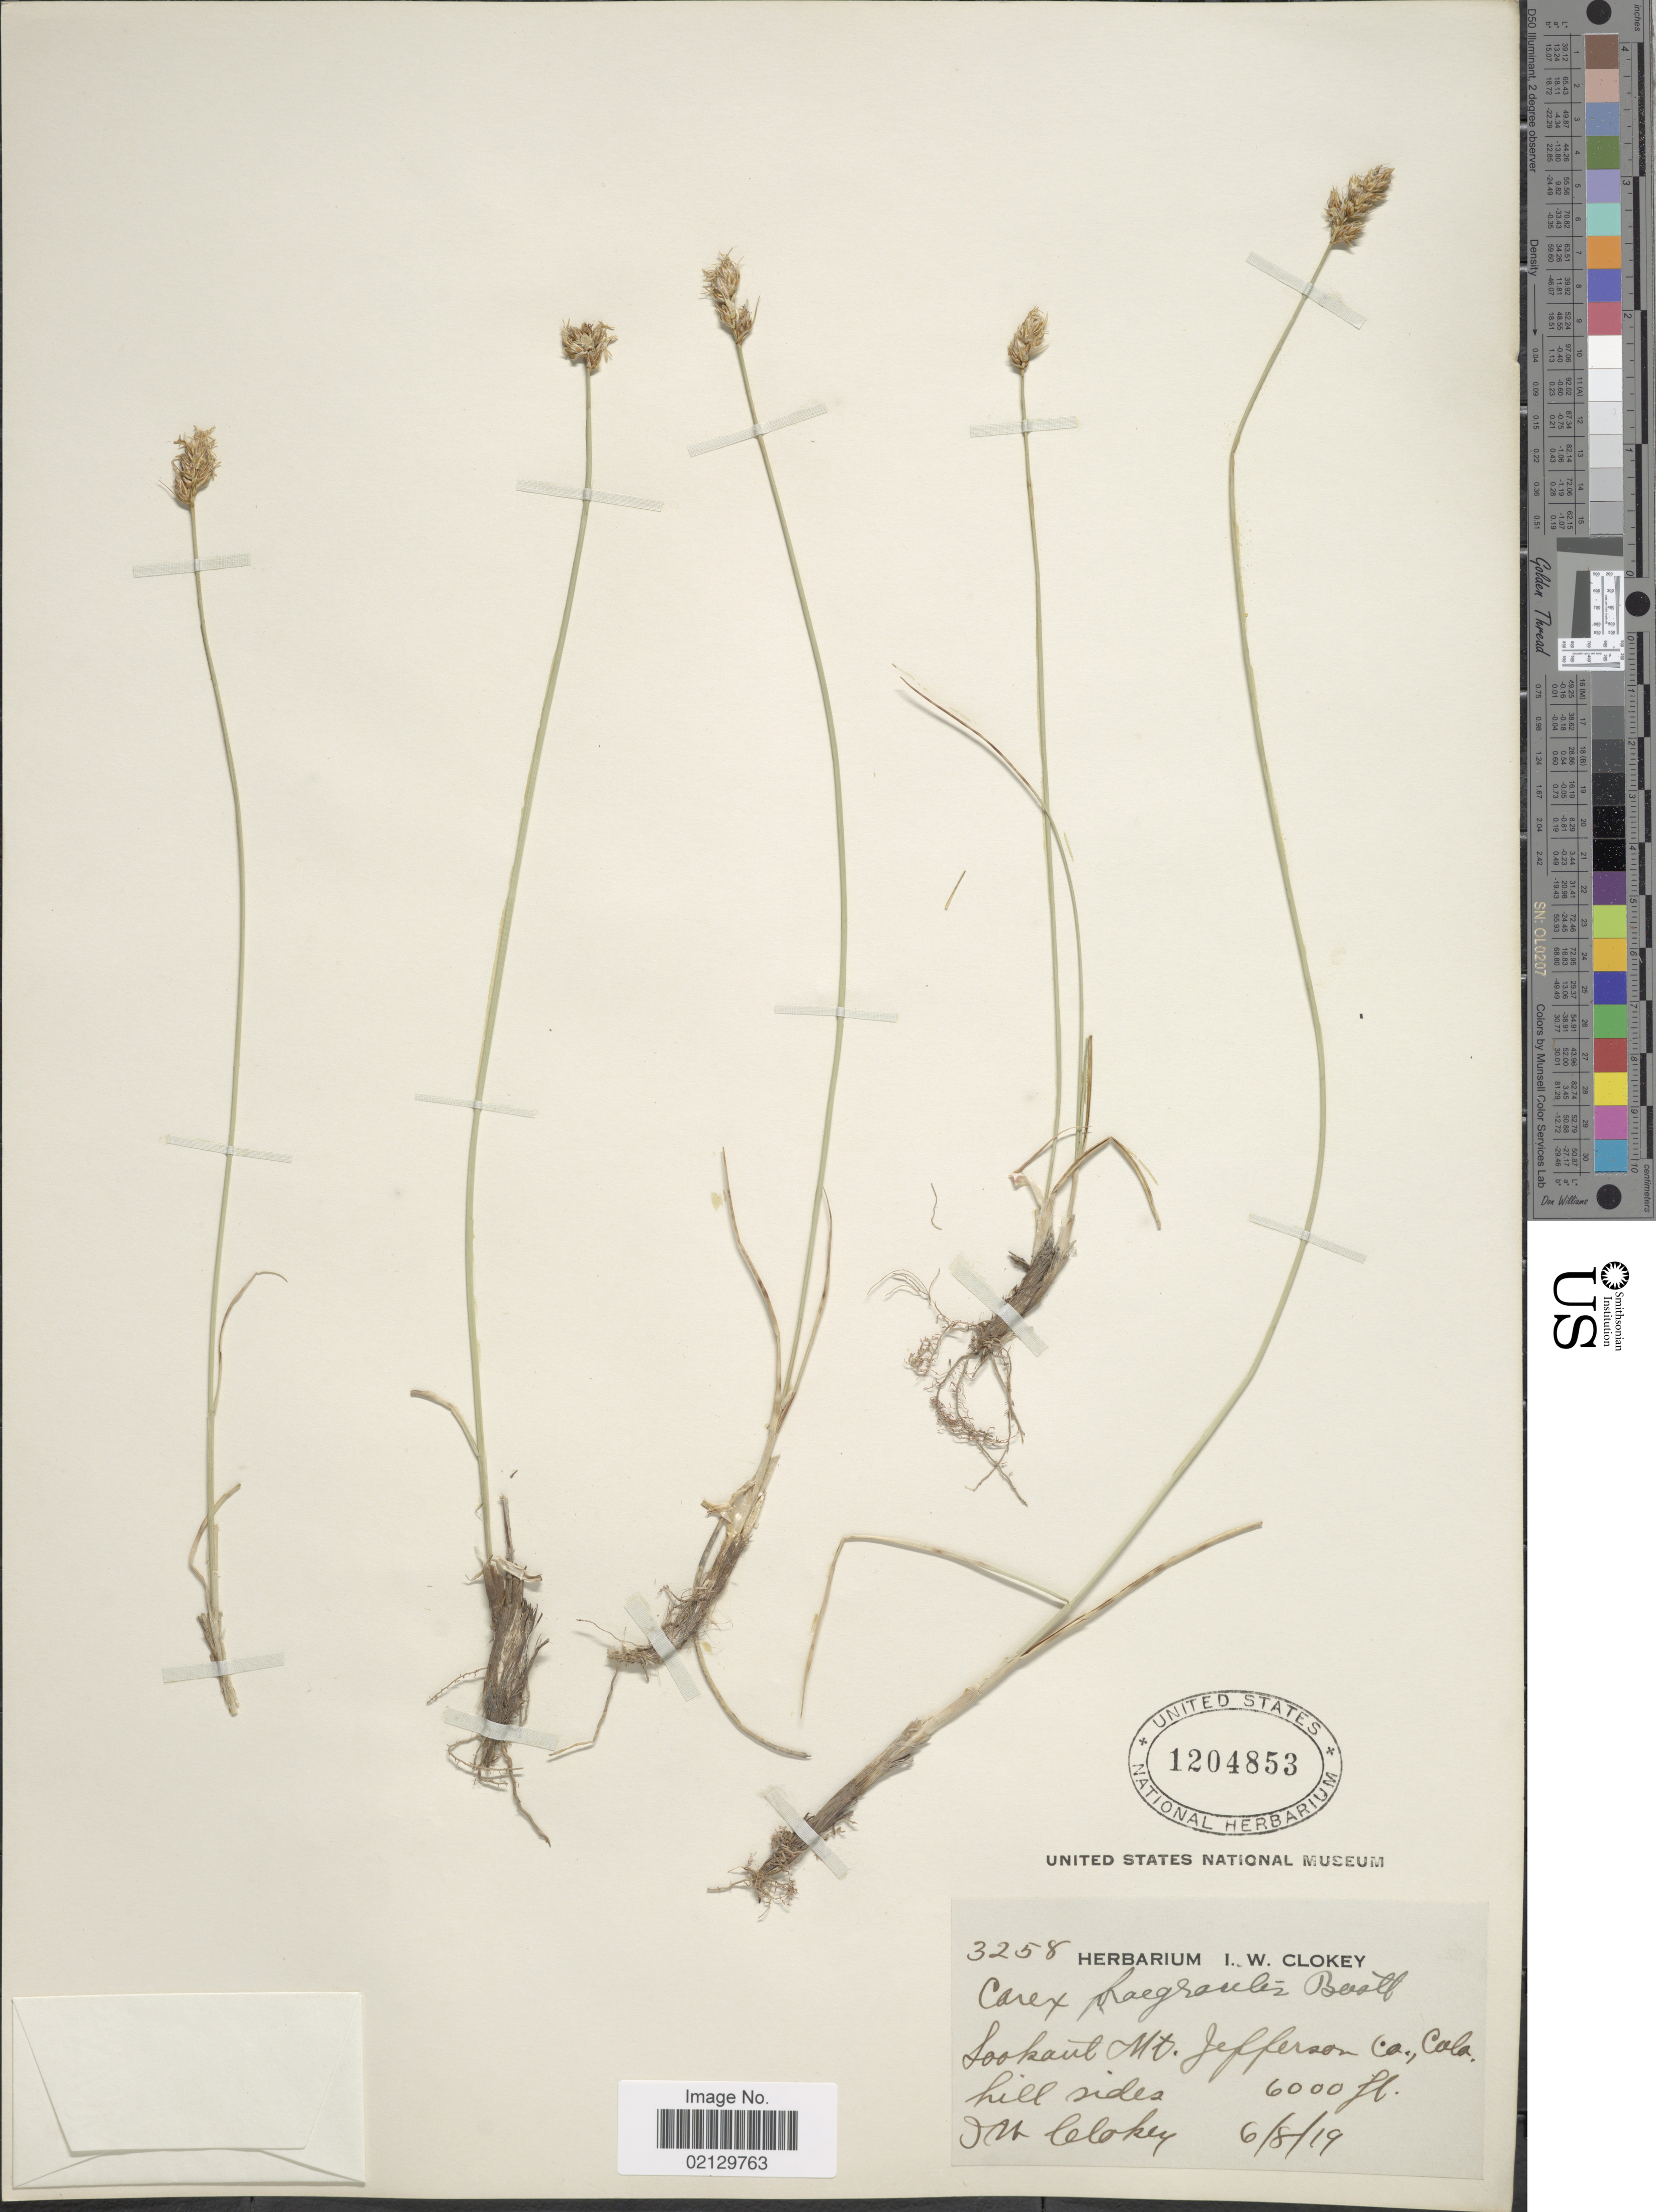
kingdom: Plantae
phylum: Tracheophyta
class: Liliopsida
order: Poales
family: Cyperaceae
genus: Carex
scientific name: Carex praegracilis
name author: W. Boott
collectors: I. W. Clokey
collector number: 3258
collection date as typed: Transcribed d/m/y: 8/6/19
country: United States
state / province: Colorado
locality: Lookout Mt. Jefferson Co., Colo. hill sides.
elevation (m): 1829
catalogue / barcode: US 1204853